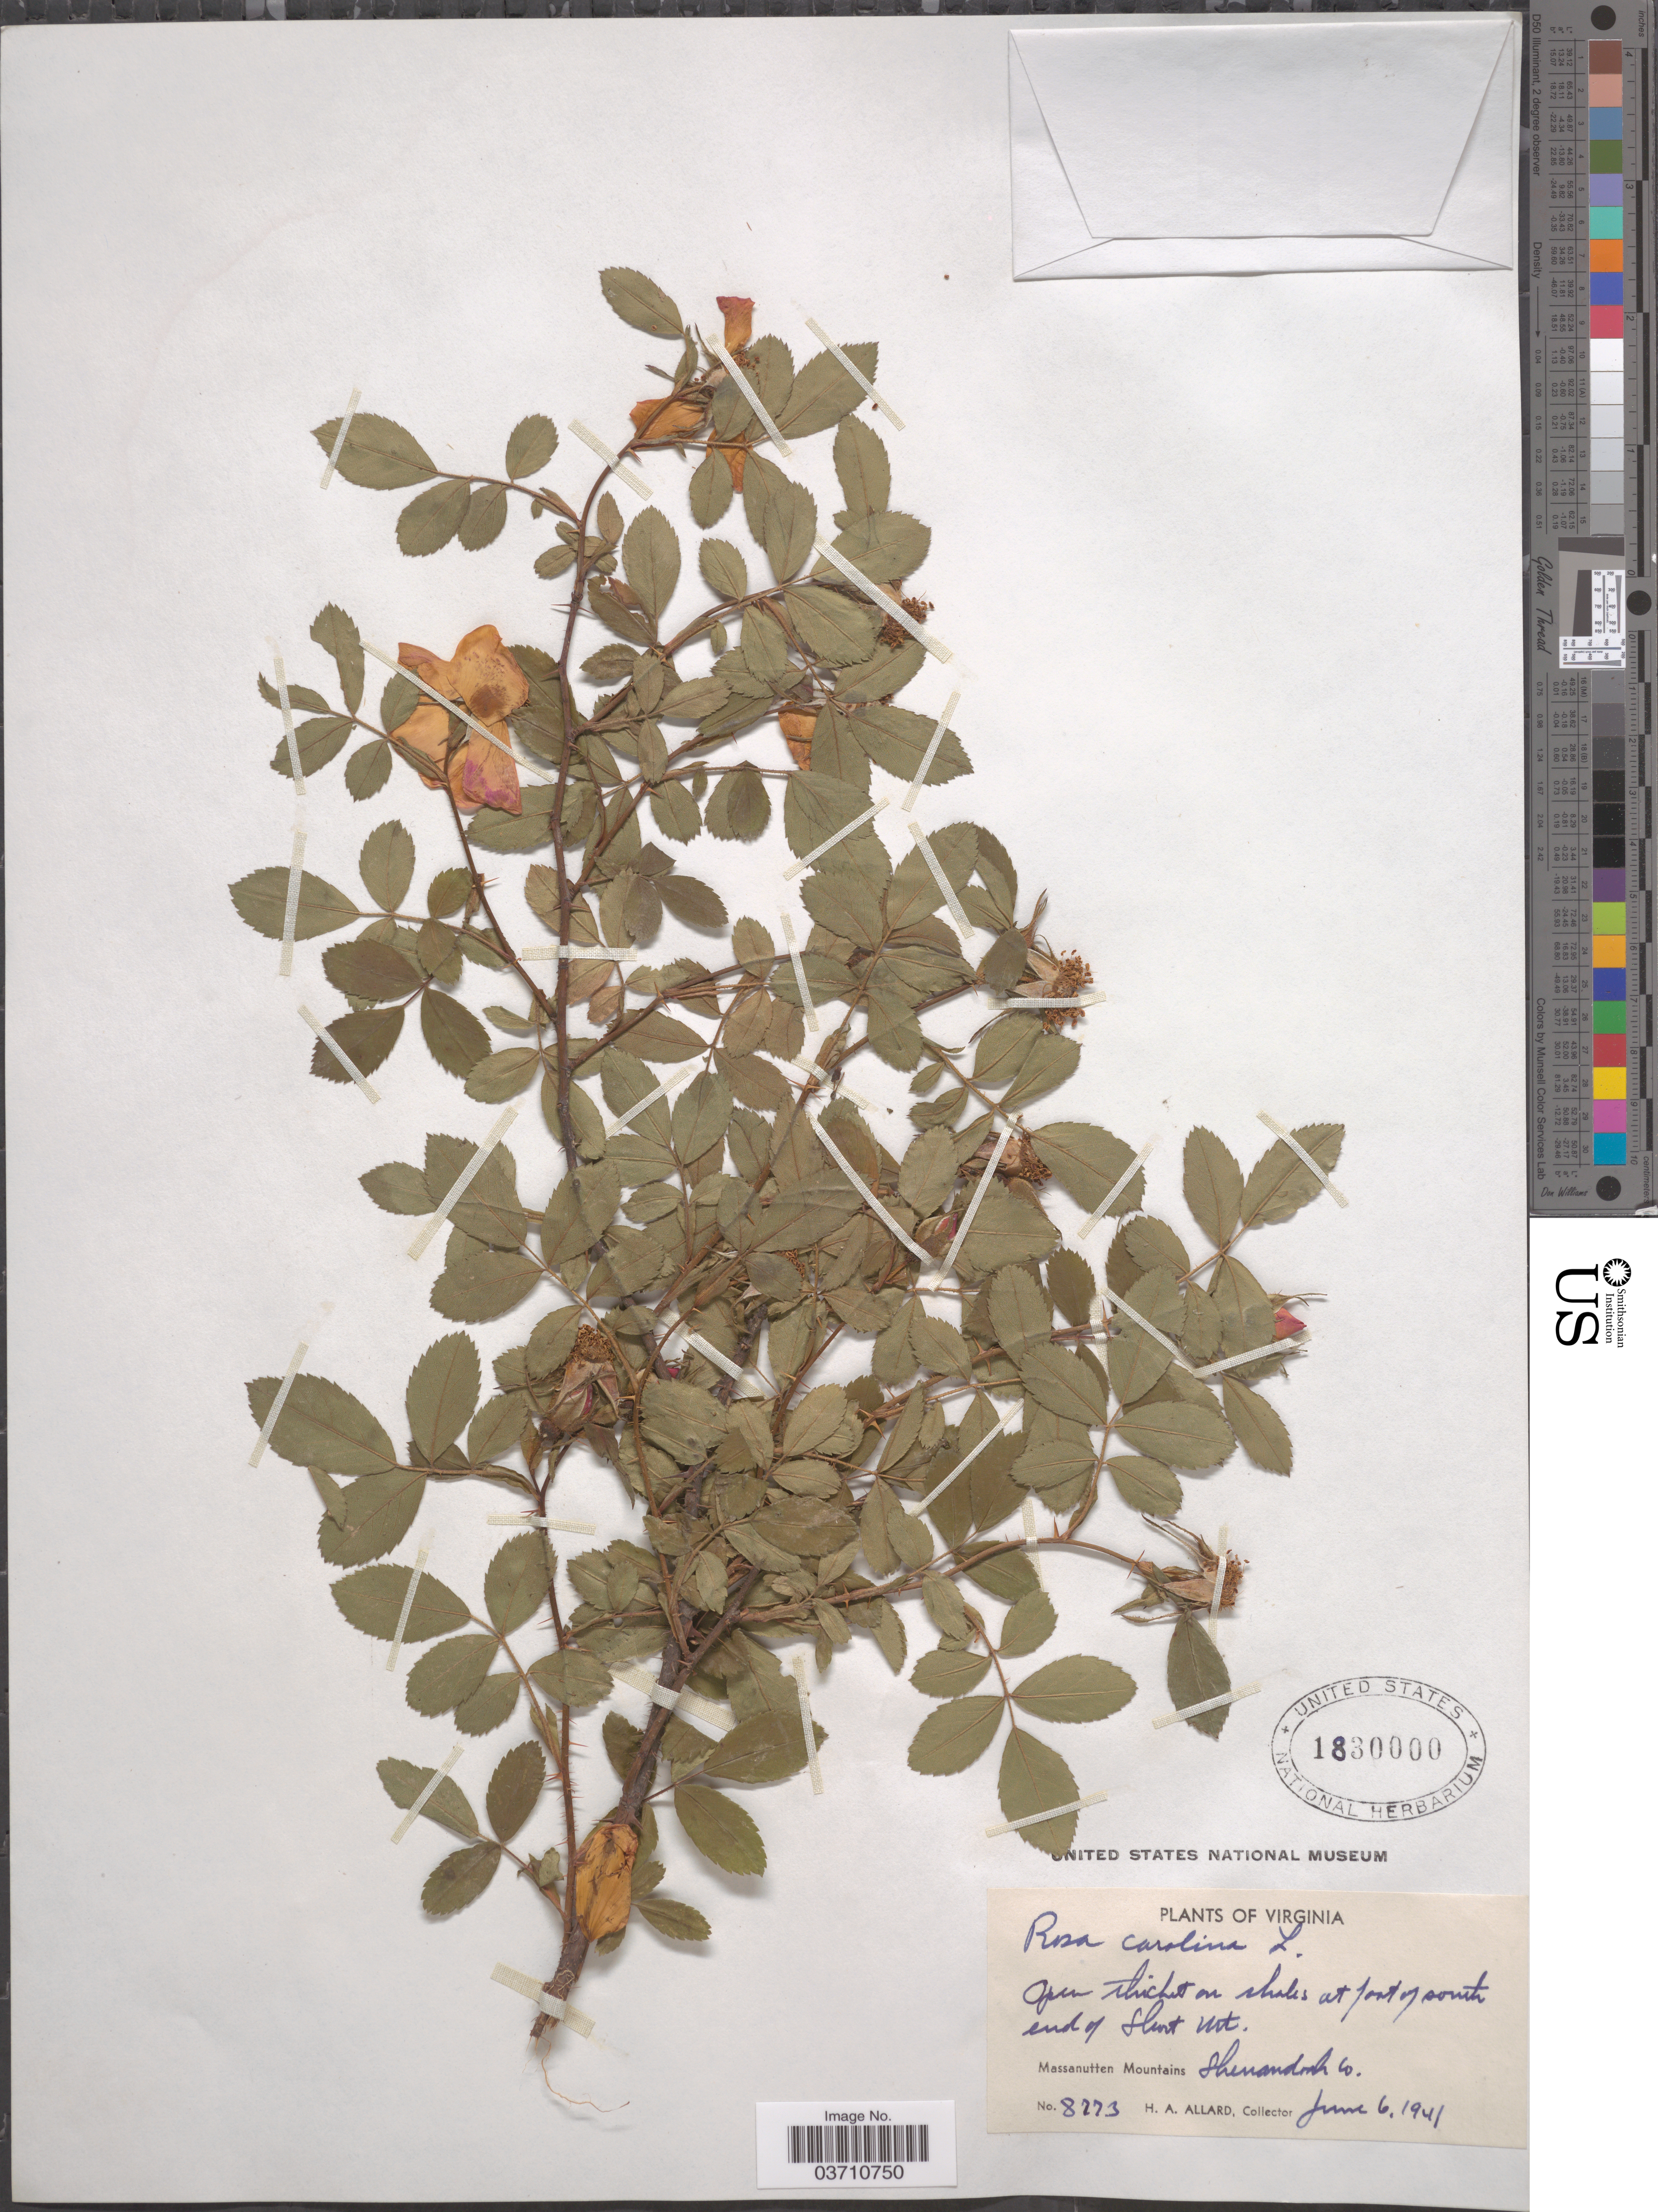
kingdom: Plantae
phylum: Tracheophyta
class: Magnoliopsida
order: Rosales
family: Rosaceae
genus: Rosa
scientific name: Rosa carolina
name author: L.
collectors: H. A. Allard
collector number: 8773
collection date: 1941-06-06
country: United States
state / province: Virginia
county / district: Shenandoah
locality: Foot of south end of Short Mt. Massanutten Mountains. Shenandoah Co.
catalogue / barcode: US 1830000